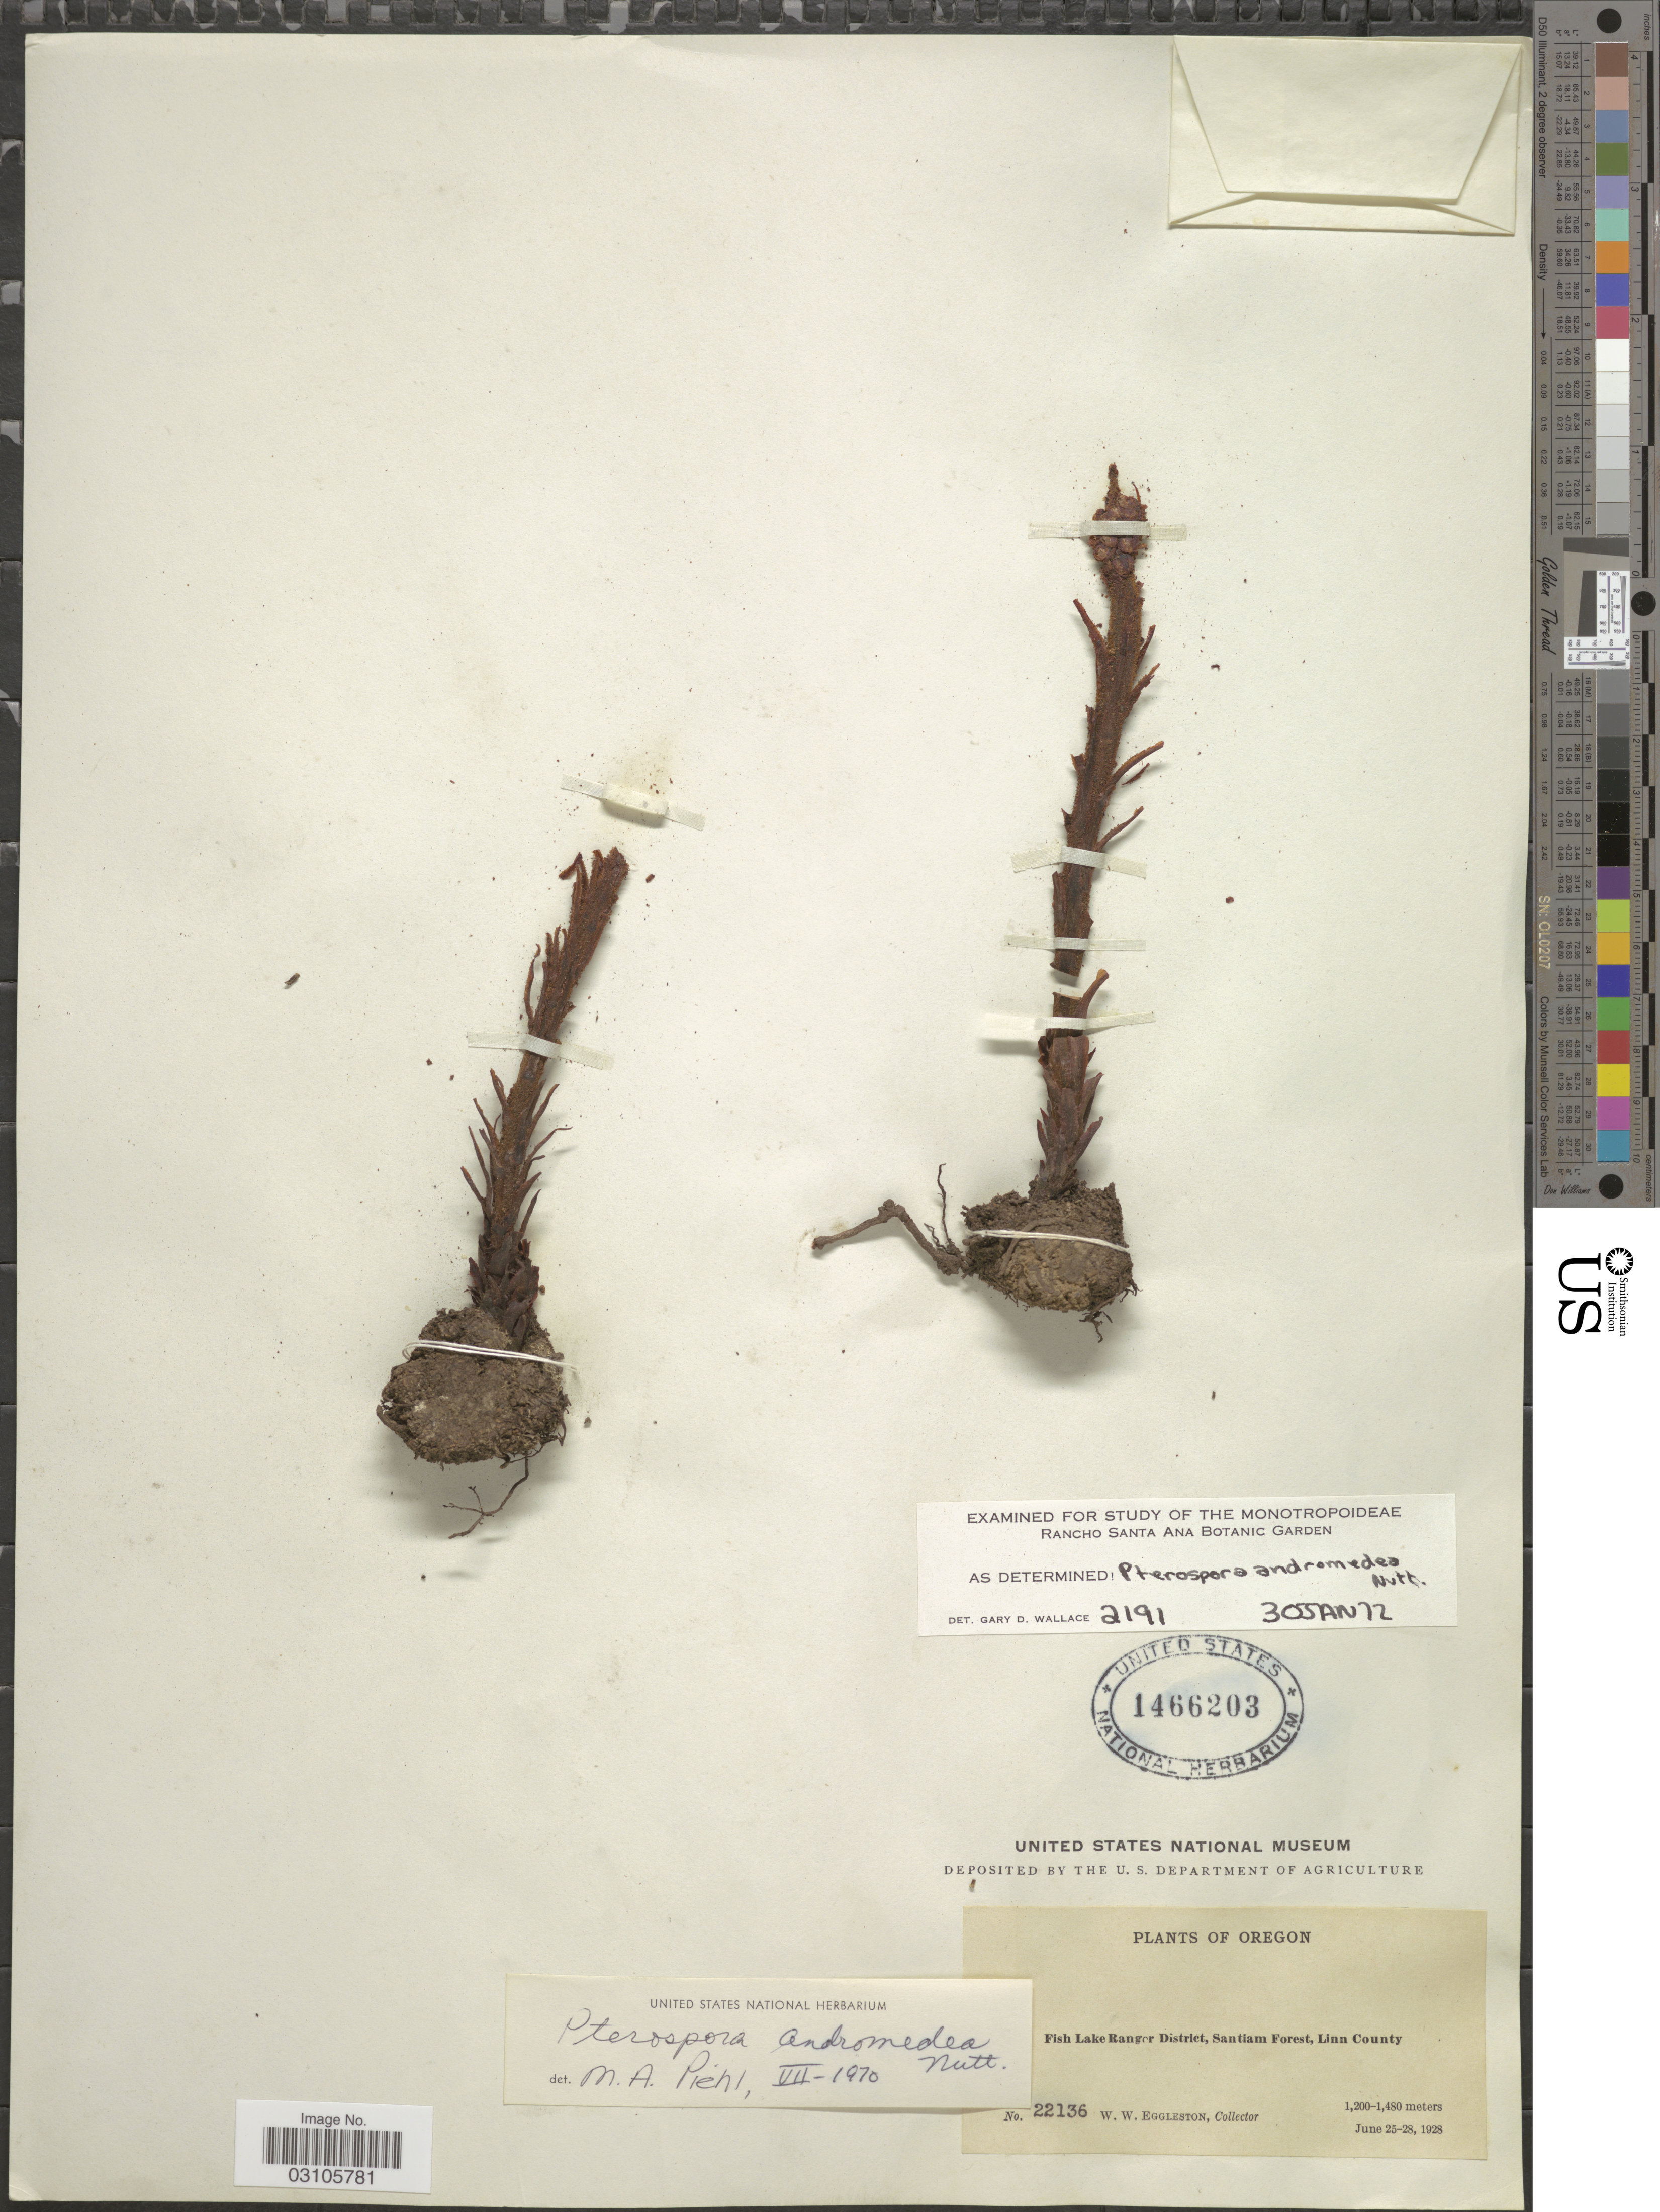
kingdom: Plantae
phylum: Tracheophyta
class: Magnoliopsida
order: Ericales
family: Ericaceae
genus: Pterospora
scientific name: Pterospora andromedea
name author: Nutt.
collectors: W. W. Eggleston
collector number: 22136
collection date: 1928-06-25/1928-06-28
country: United States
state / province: Oregon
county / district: Linn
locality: Fish Lake Ranger District, Santiam Forest, Linn County.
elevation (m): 1200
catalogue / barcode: US 1466203